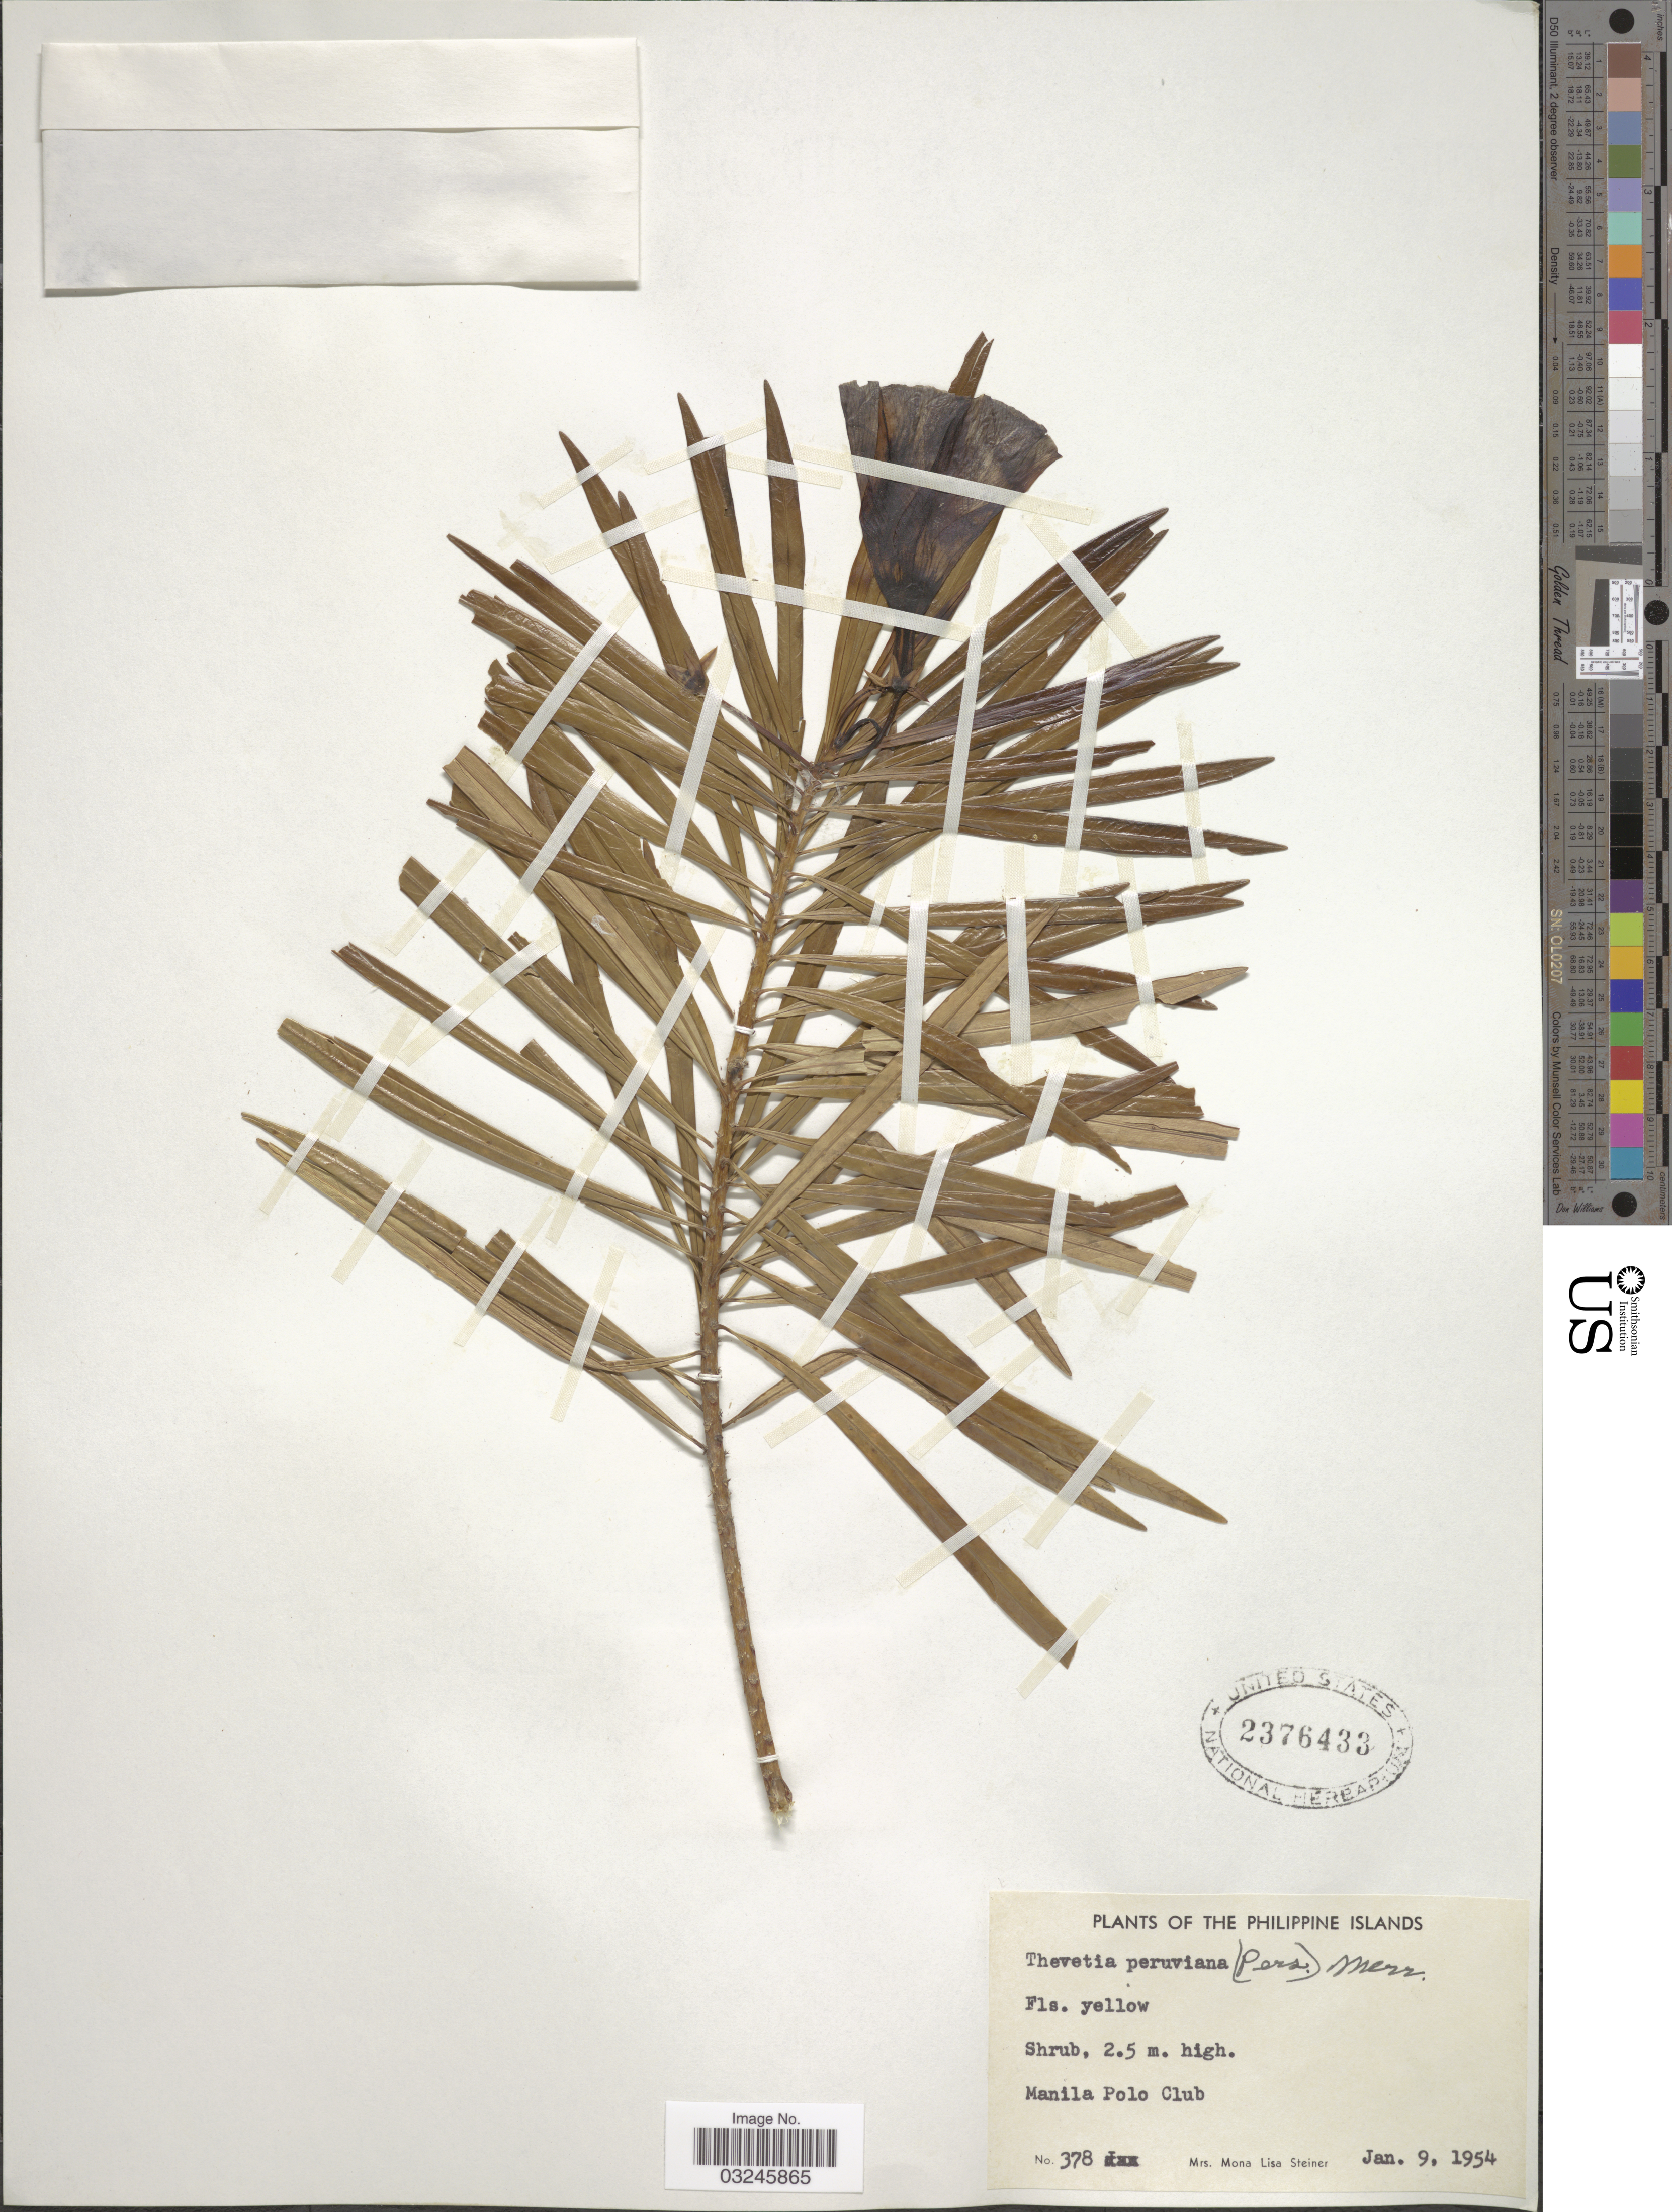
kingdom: Plantae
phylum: Tracheophyta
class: Magnoliopsida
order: Gentianales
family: Apocynaceae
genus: Thevetia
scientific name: Thevetia peruviana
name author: (Pers.) K. Schum.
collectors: M. Steiner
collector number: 378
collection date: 1954-01-09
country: Philippines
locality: Manila Polo Club.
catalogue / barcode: US 2376433